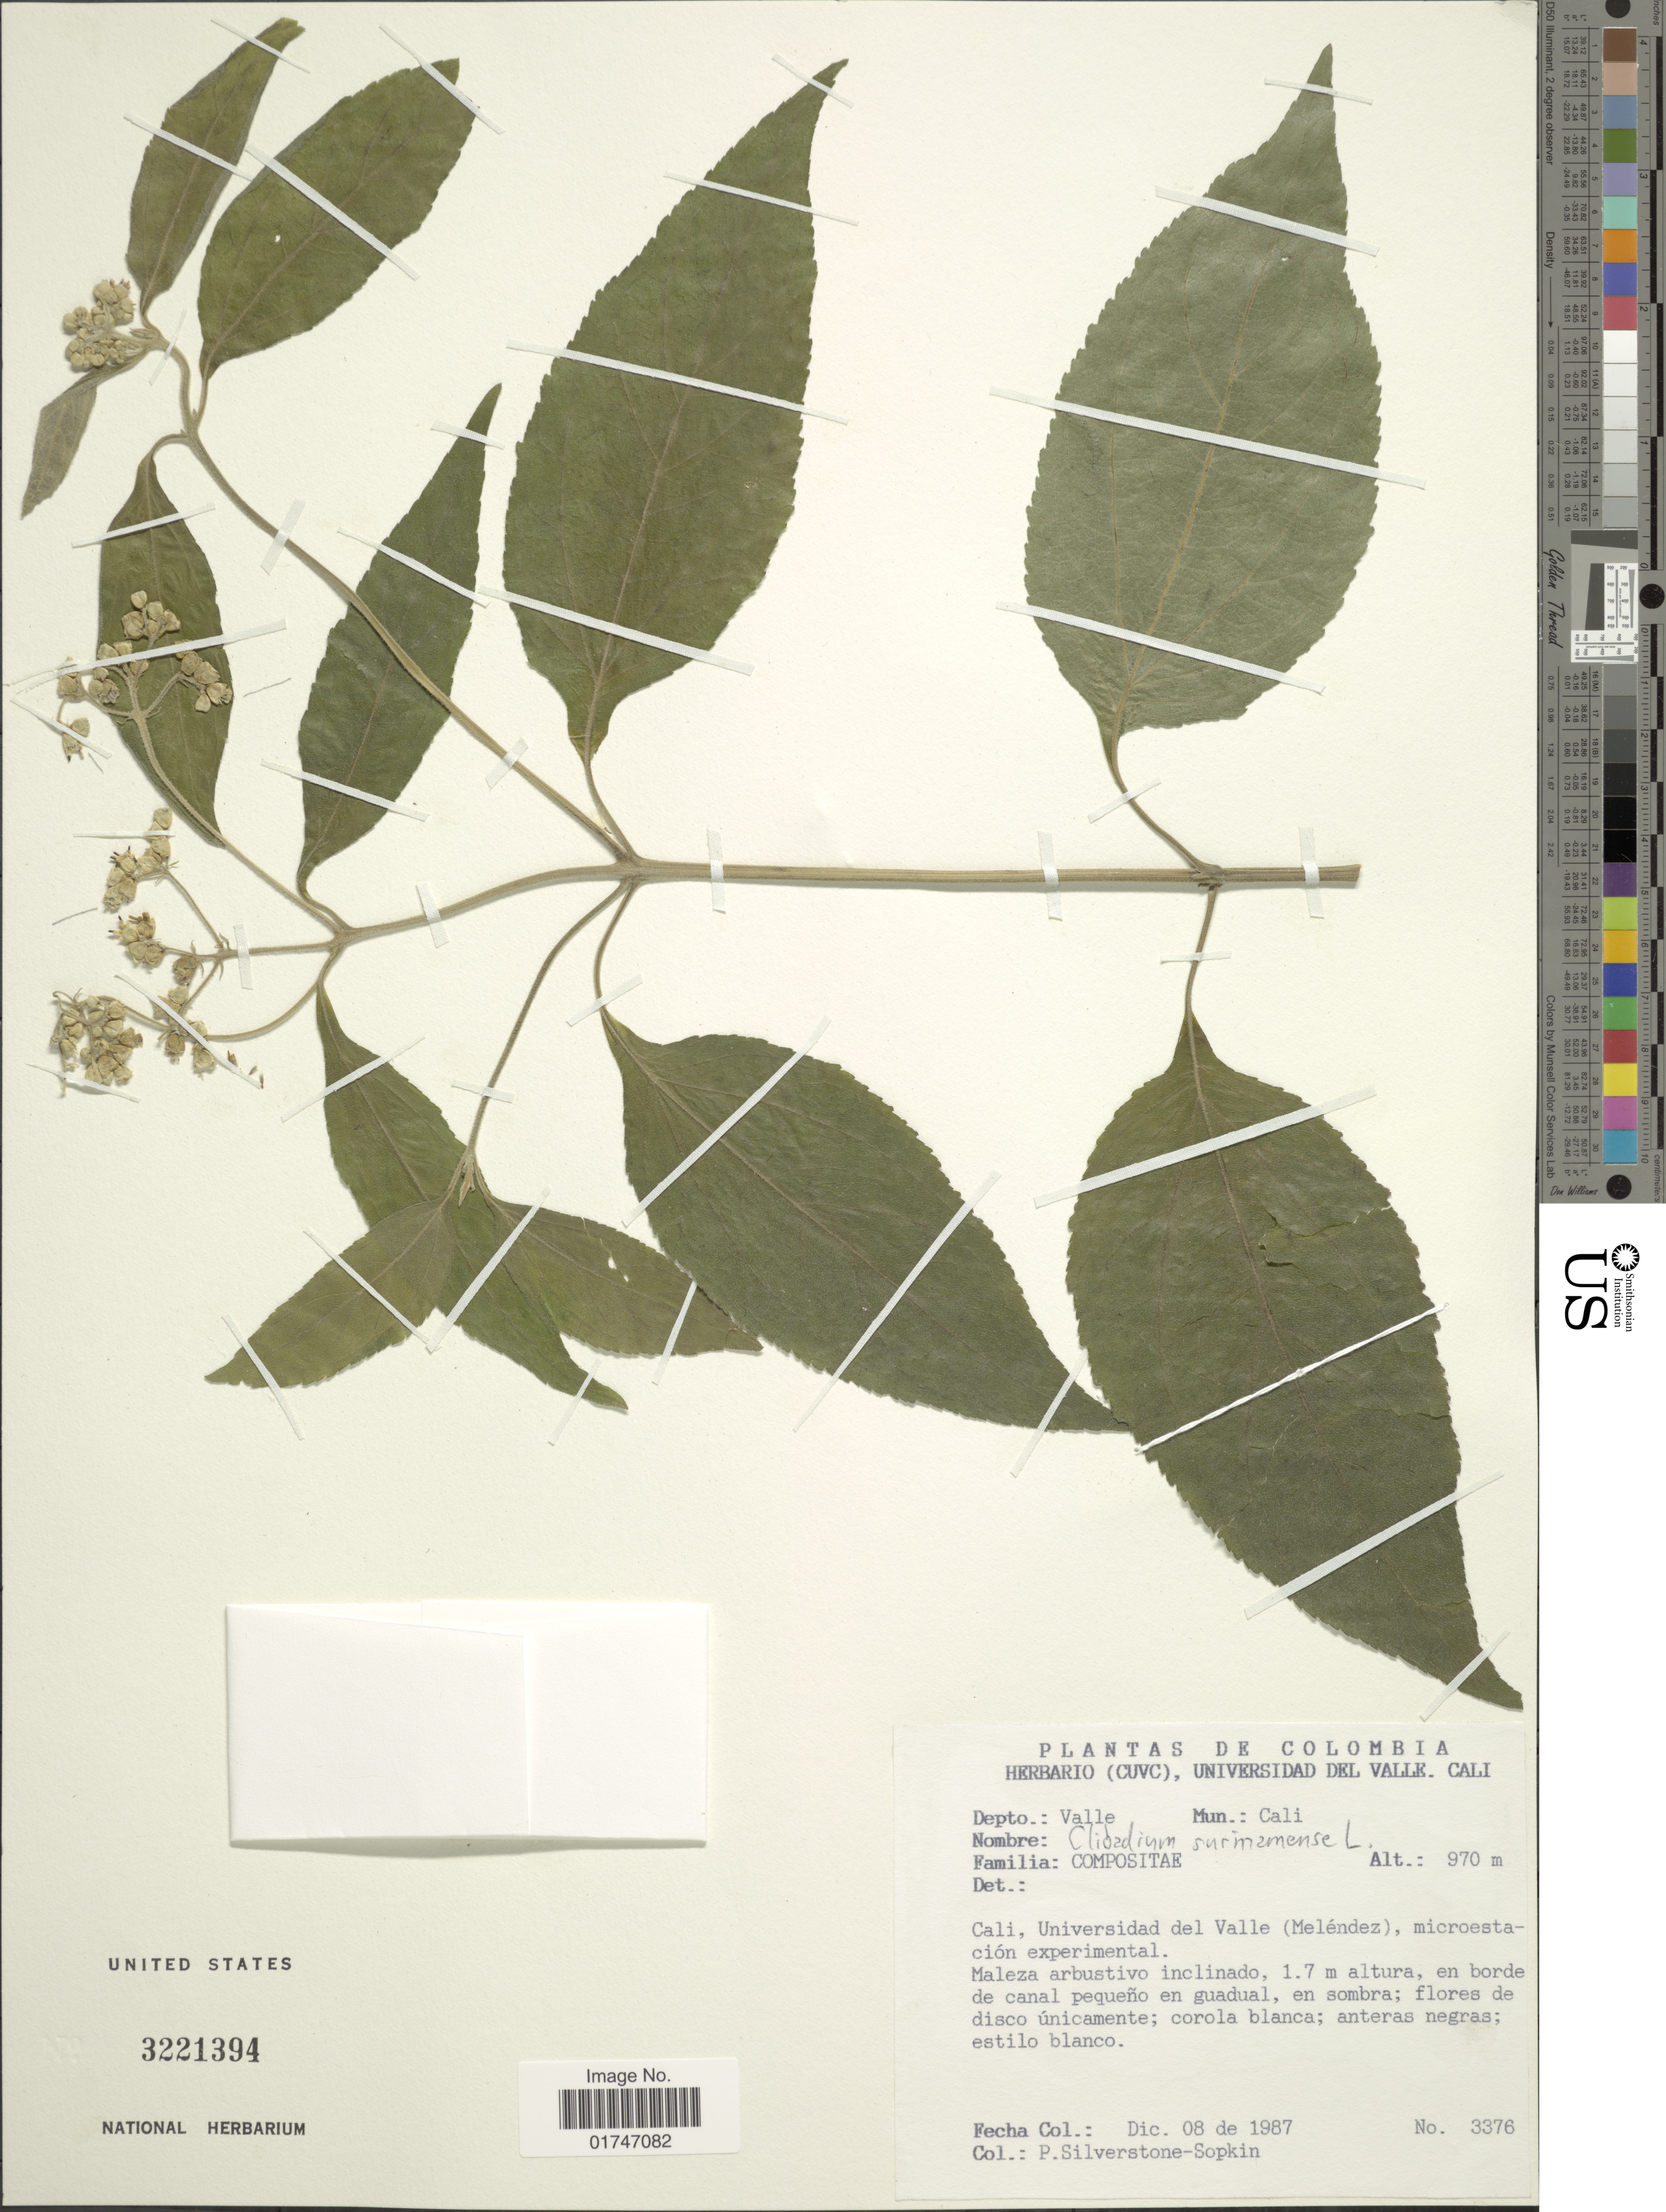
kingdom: Plantae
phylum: Tracheophyta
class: Magnoliopsida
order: Asterales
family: Asteraceae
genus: Clibadium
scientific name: Clibadium surinamense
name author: L.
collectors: P. A. Silverstone-Sopkin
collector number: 3376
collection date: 1987-12-08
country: Colombia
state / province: Valle del Cauca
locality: Depto.: Valle. Mun.: Cali. Cali, Universidad del Valle (Meléndez), microestación experimental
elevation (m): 970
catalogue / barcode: US 3221394